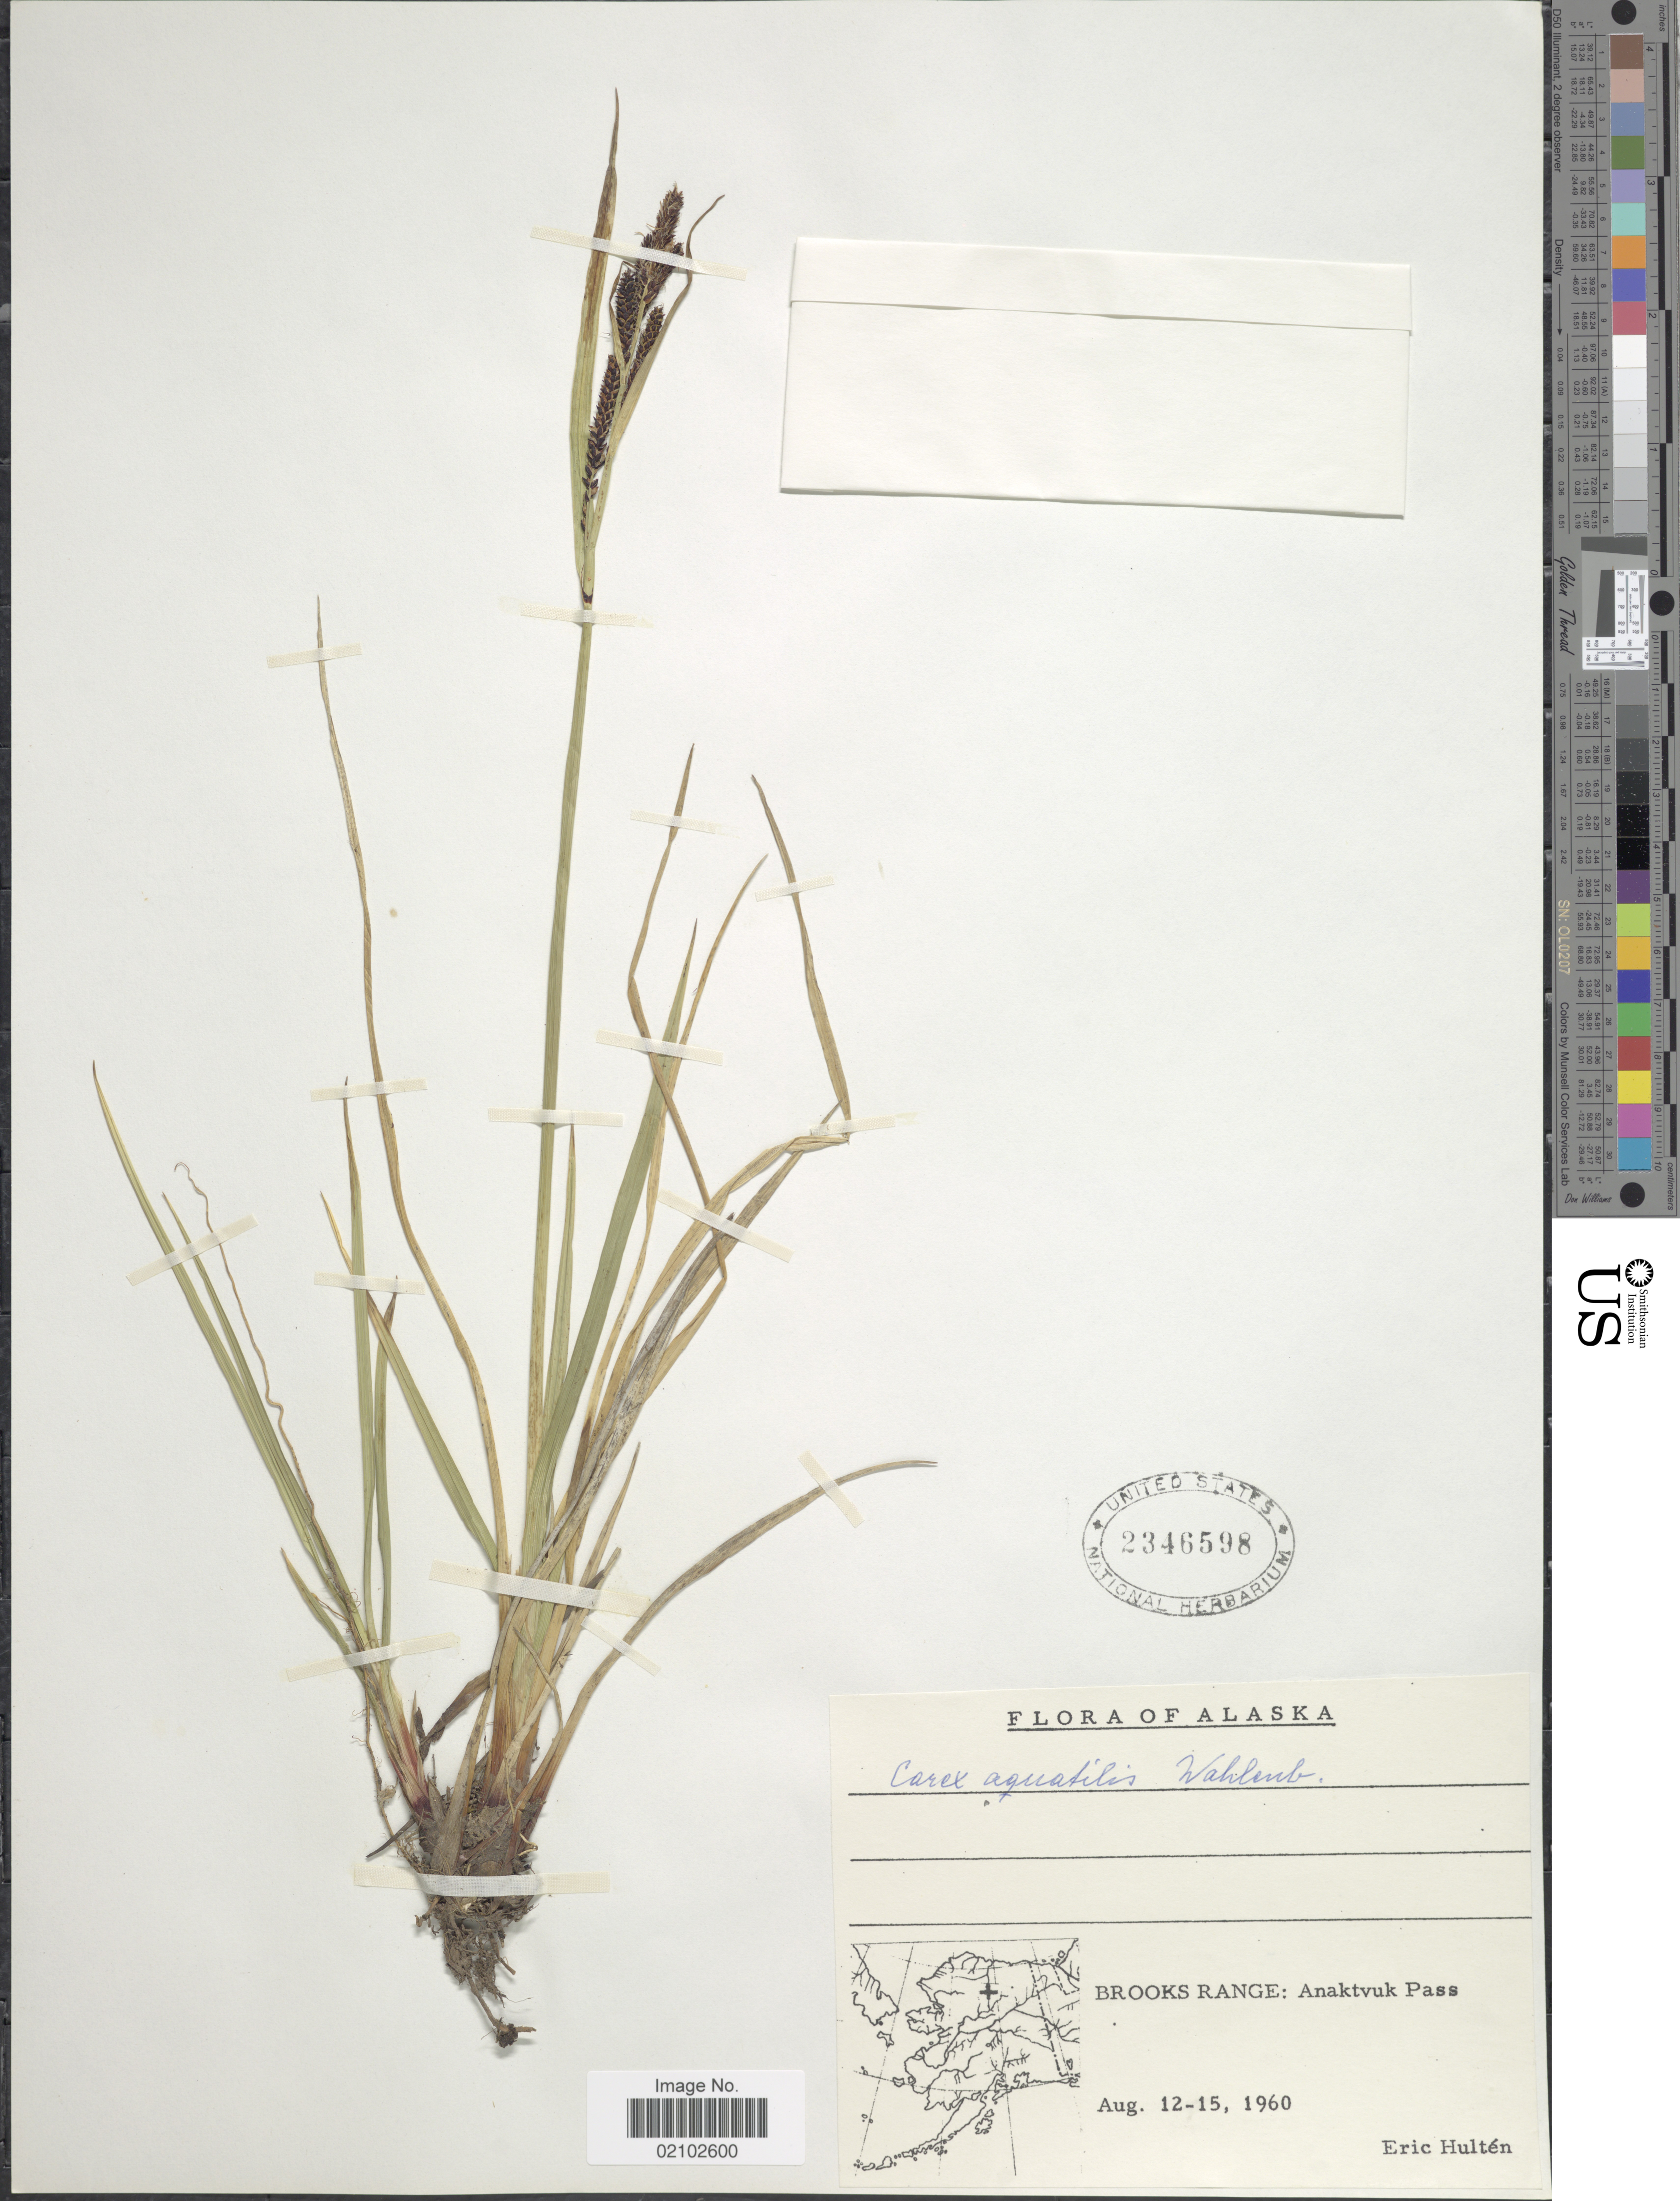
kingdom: Plantae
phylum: Tracheophyta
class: Liliopsida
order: Poales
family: Cyperaceae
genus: Carex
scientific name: Carex aquatilis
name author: Wahlenb.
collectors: E. G. Hultén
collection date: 1960-08-12/1960-08-15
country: United States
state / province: Alaska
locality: Brooks Range: Anaktvuk Pass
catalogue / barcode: US 2346598